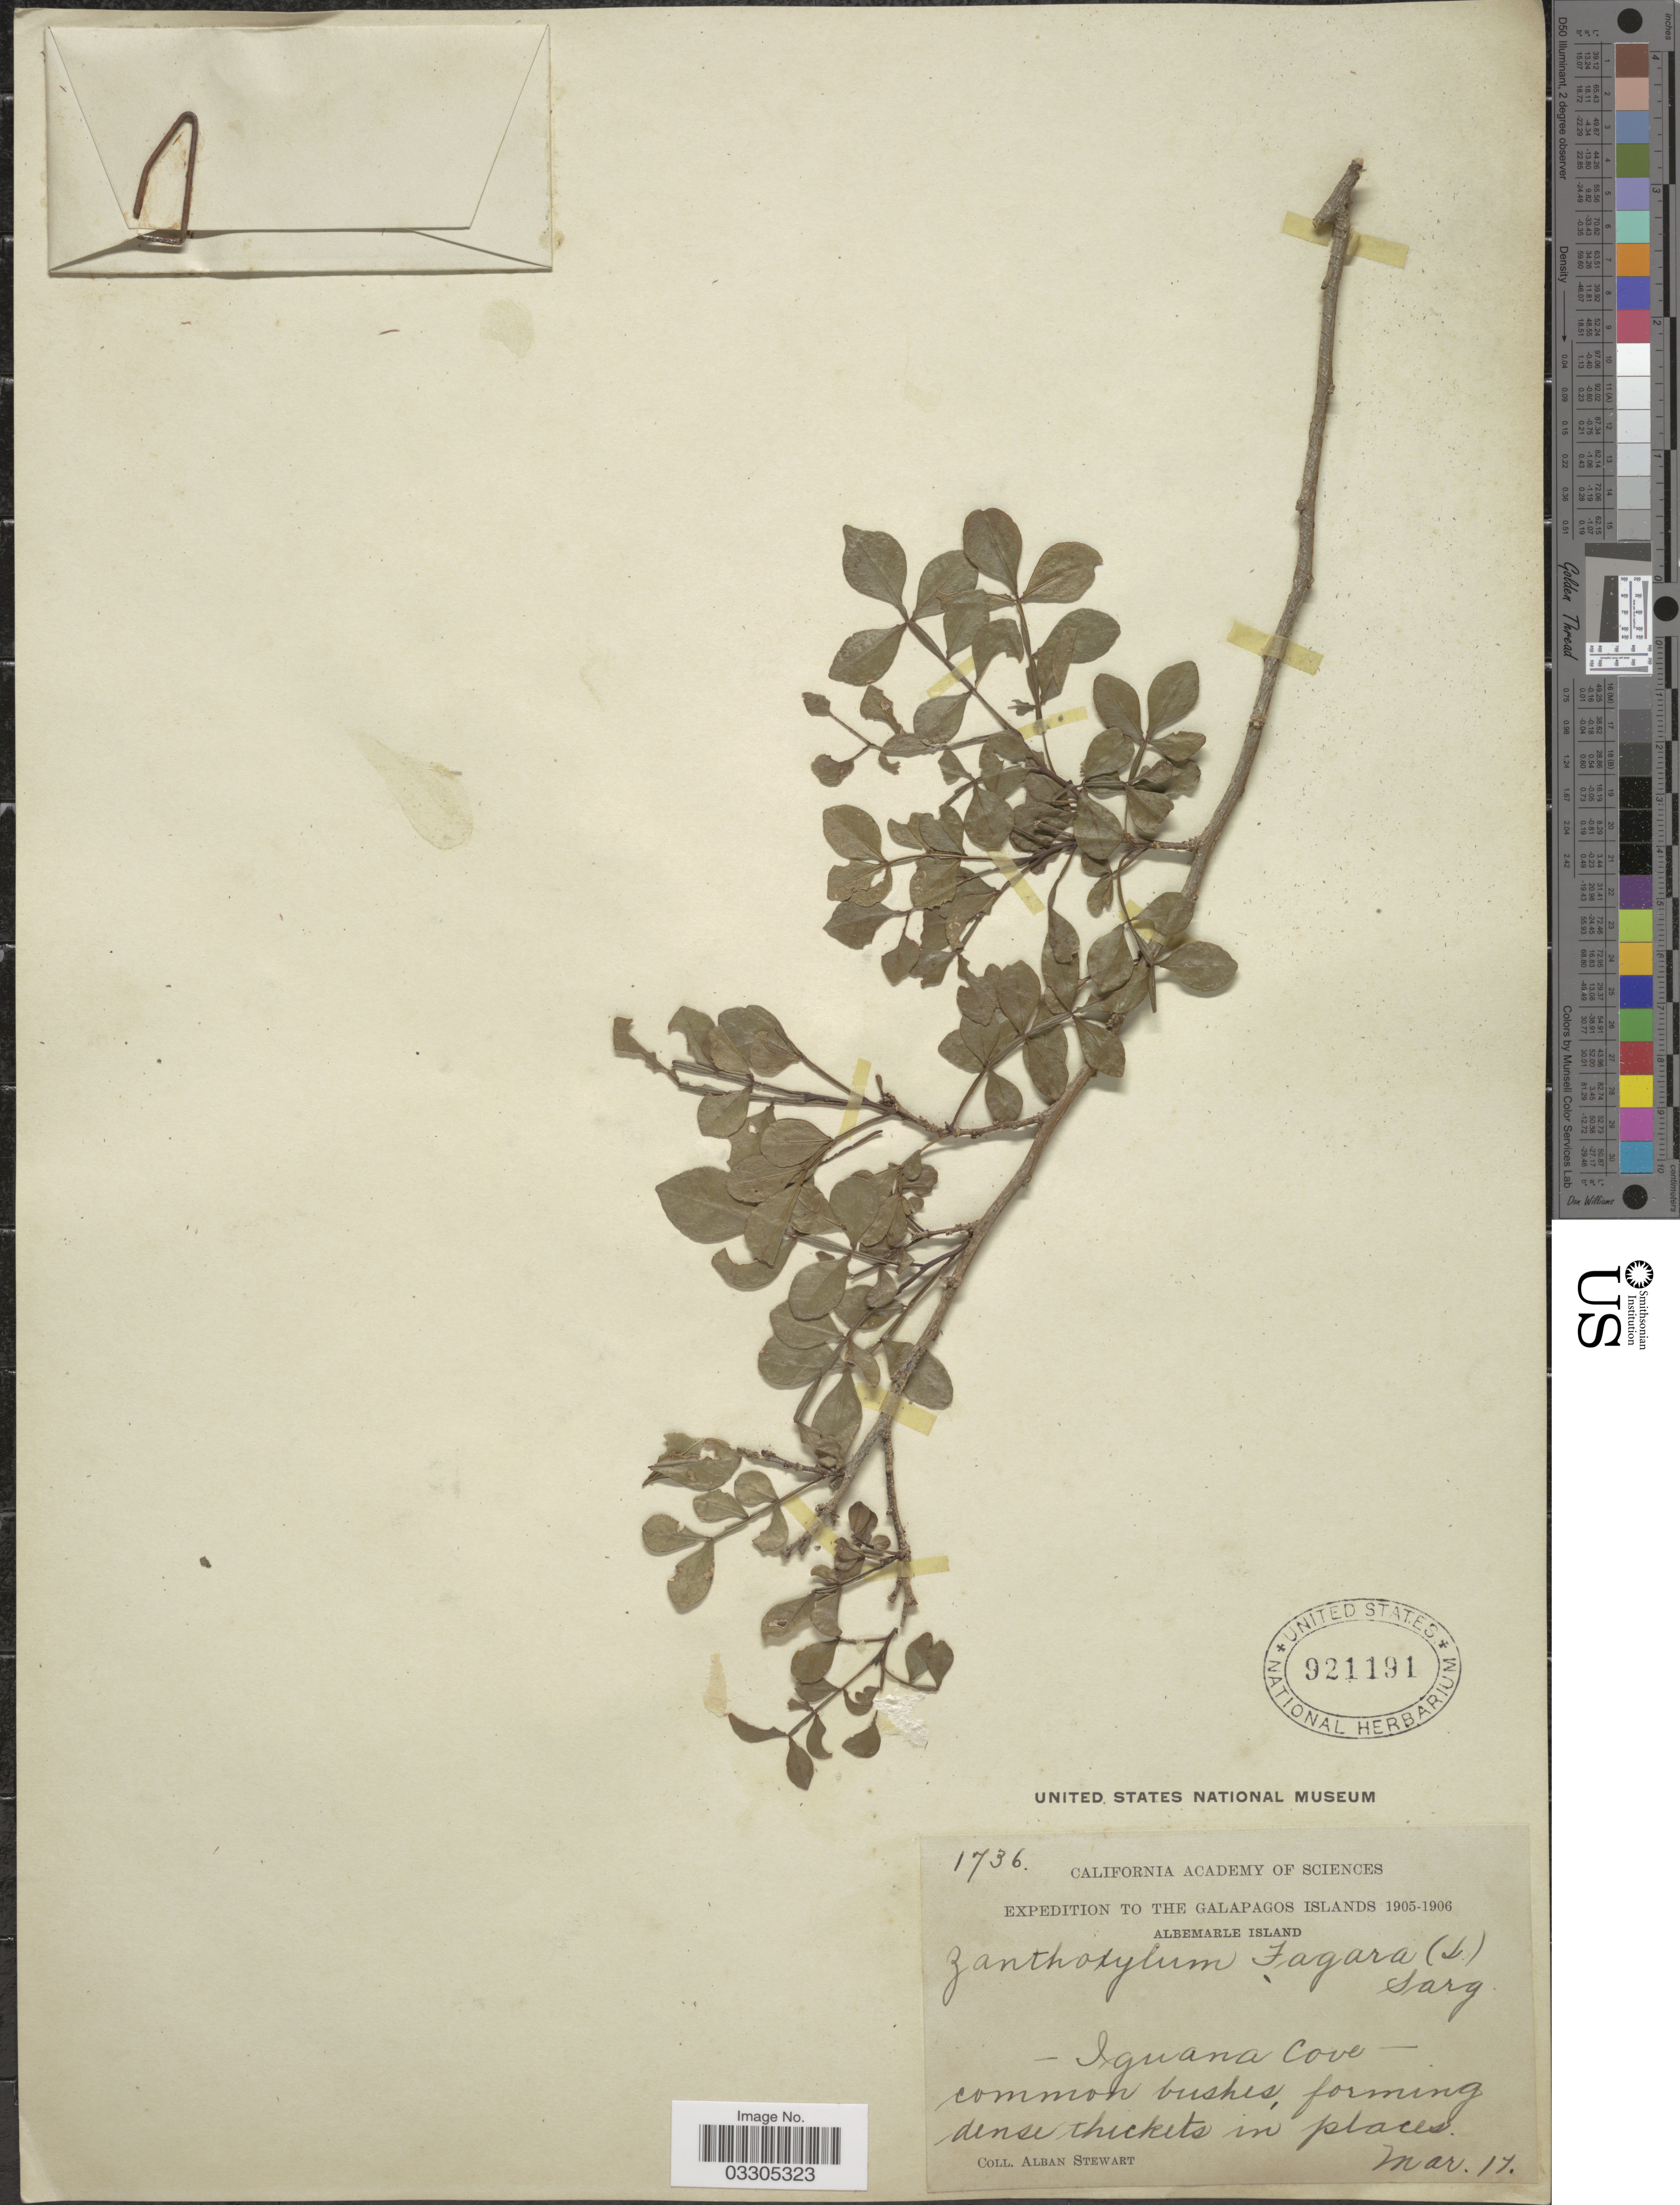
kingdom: Plantae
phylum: Tracheophyta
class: Magnoliopsida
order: Sapindales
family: Rutaceae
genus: Zanthoxylum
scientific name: Zanthoxylum fagara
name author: (L.) Sarg.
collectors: A. Stewart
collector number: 1736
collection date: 1905-03-17/1906-03-17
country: Ecuador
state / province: Colón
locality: The Galapagos Islands. Albemarle Island. Iguana Cove.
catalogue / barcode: US 921191